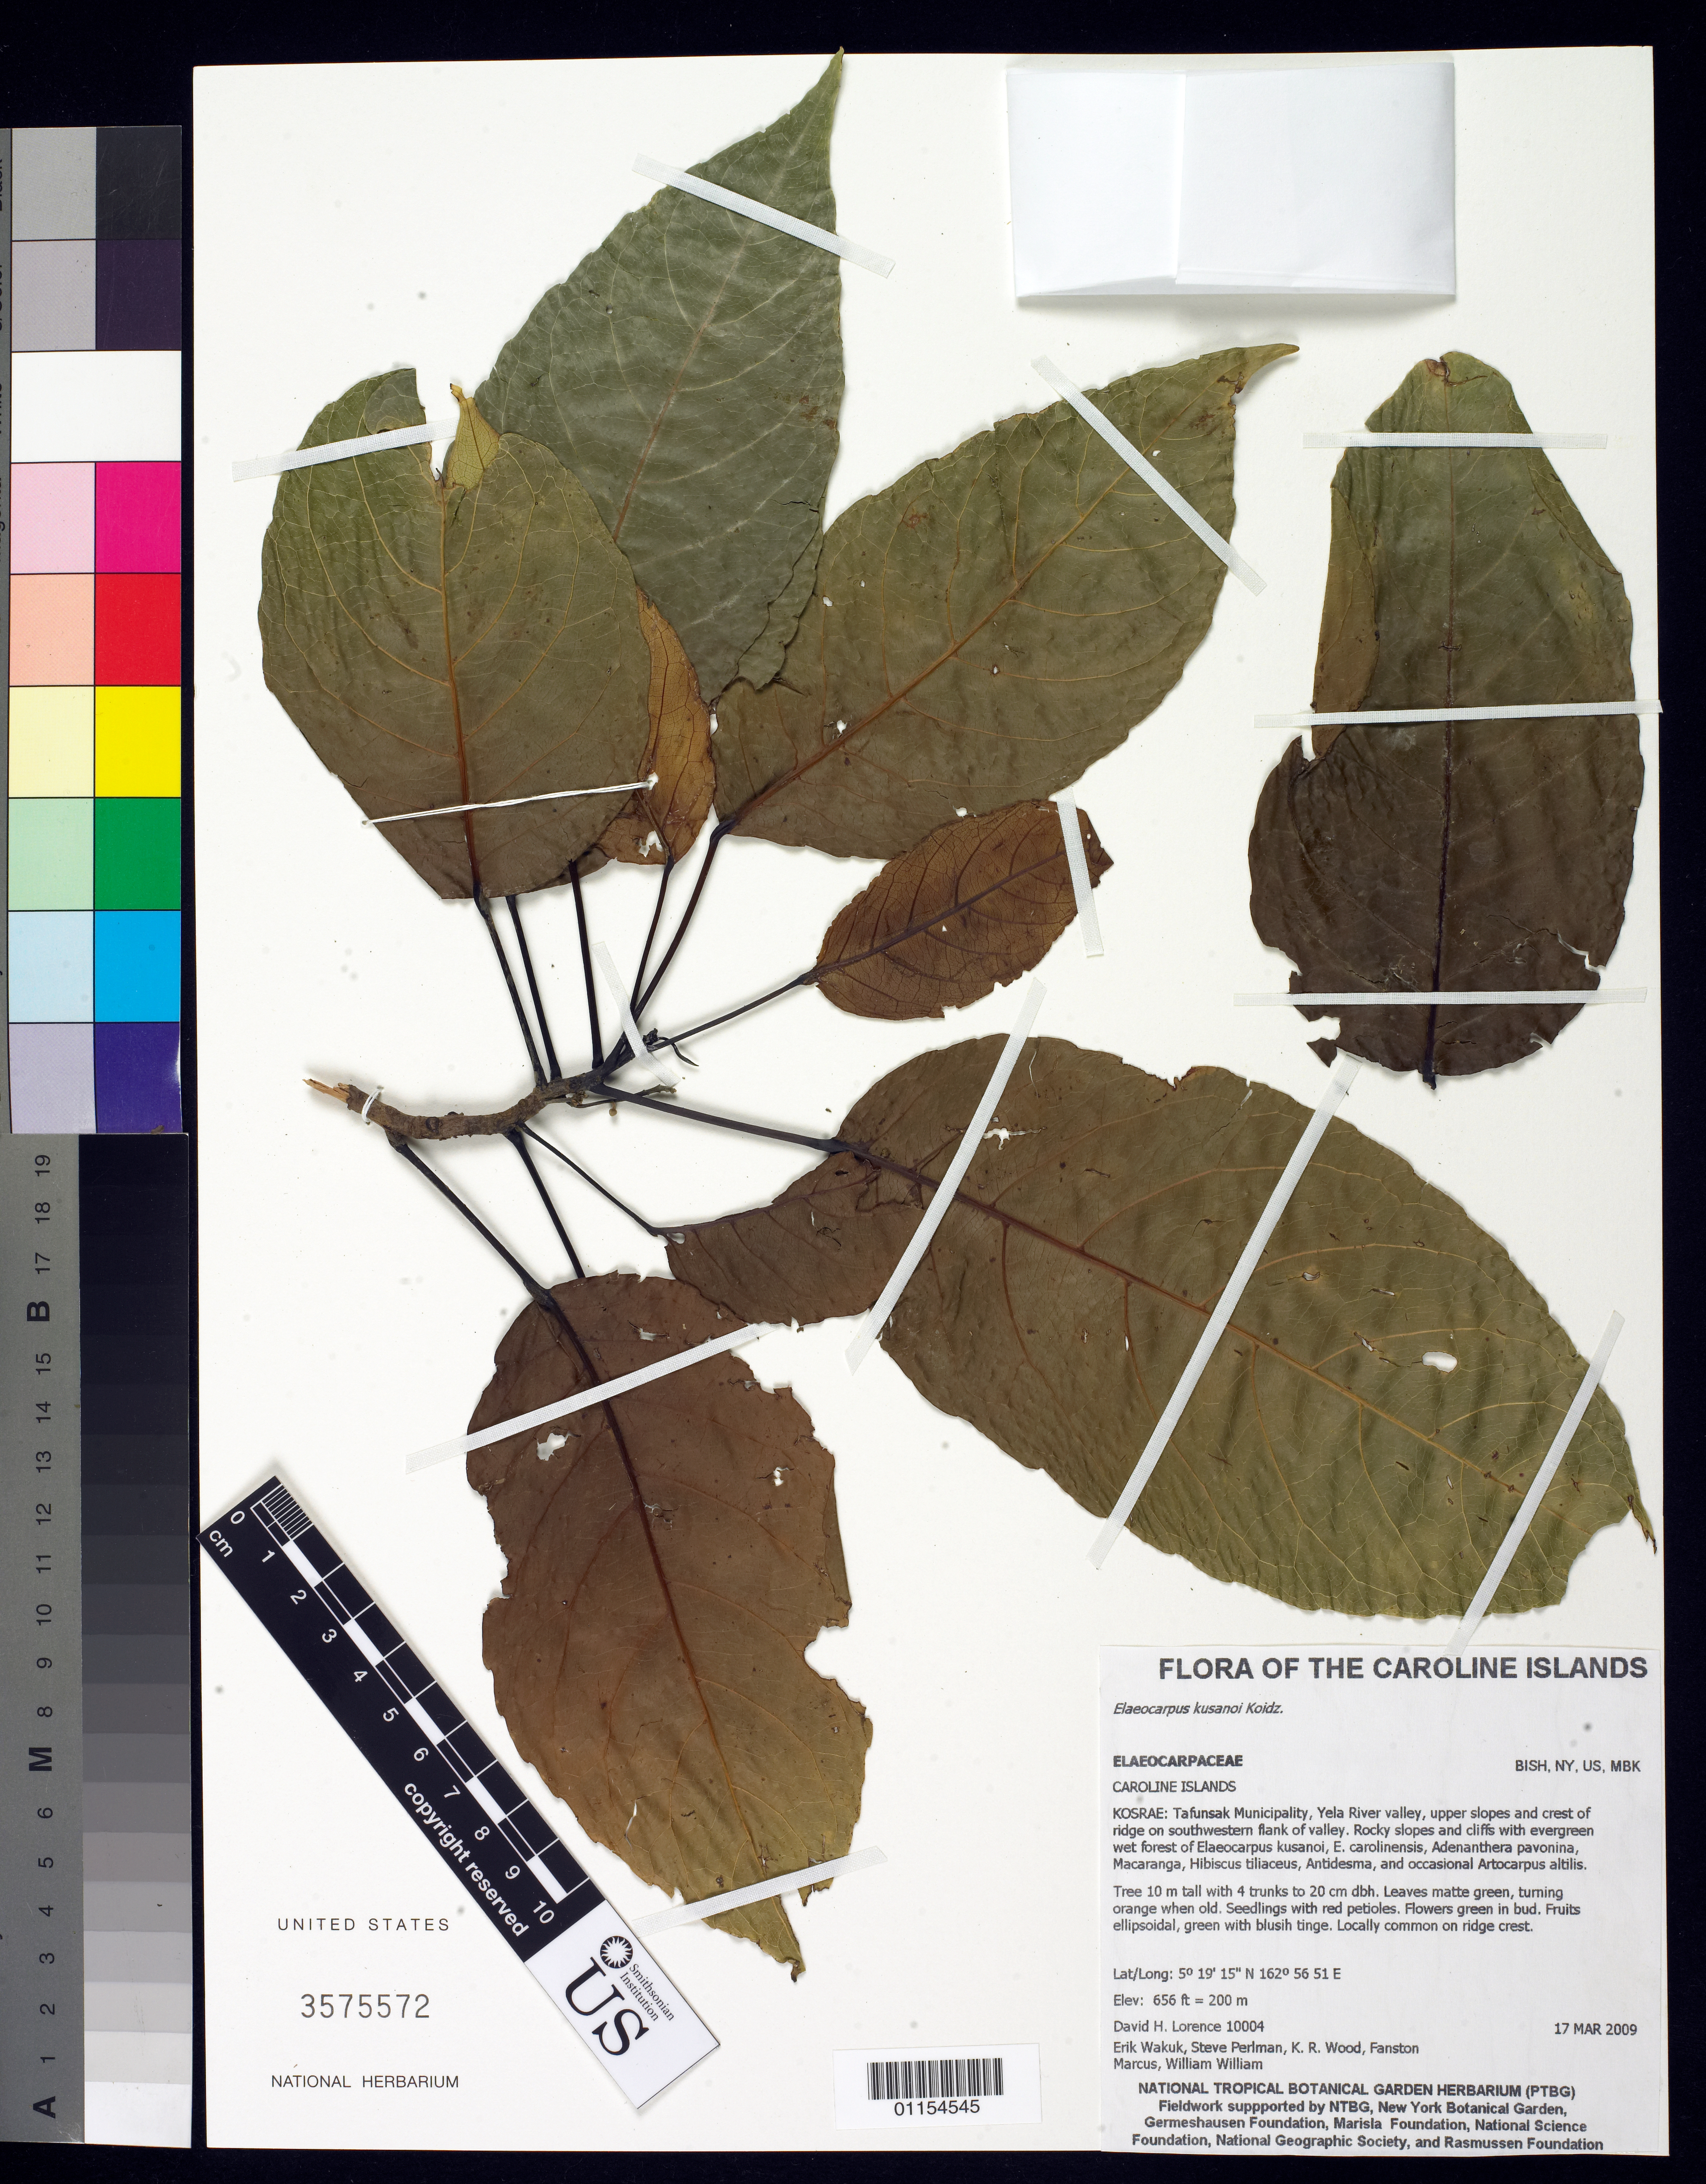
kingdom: Plantae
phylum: Tracheophyta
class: Magnoliopsida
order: Oxalidales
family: Elaeocarpaceae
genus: Elaeocarpus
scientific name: Elaeocarpus kusanoi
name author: Koidz.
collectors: D. Lorence, E. Wakuk, S. P. Perlman, K. R. Wood, F. Marcus & W. William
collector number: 10004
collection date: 2009-03-17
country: Micronesia, Federated States of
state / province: Kosrae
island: Kosrae [Kusaie]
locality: Tafunsak Minicipality, Yela River Valley, upper slopes and crest of southwestern flank of valley.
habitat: wet forest.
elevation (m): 200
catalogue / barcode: US 3575572